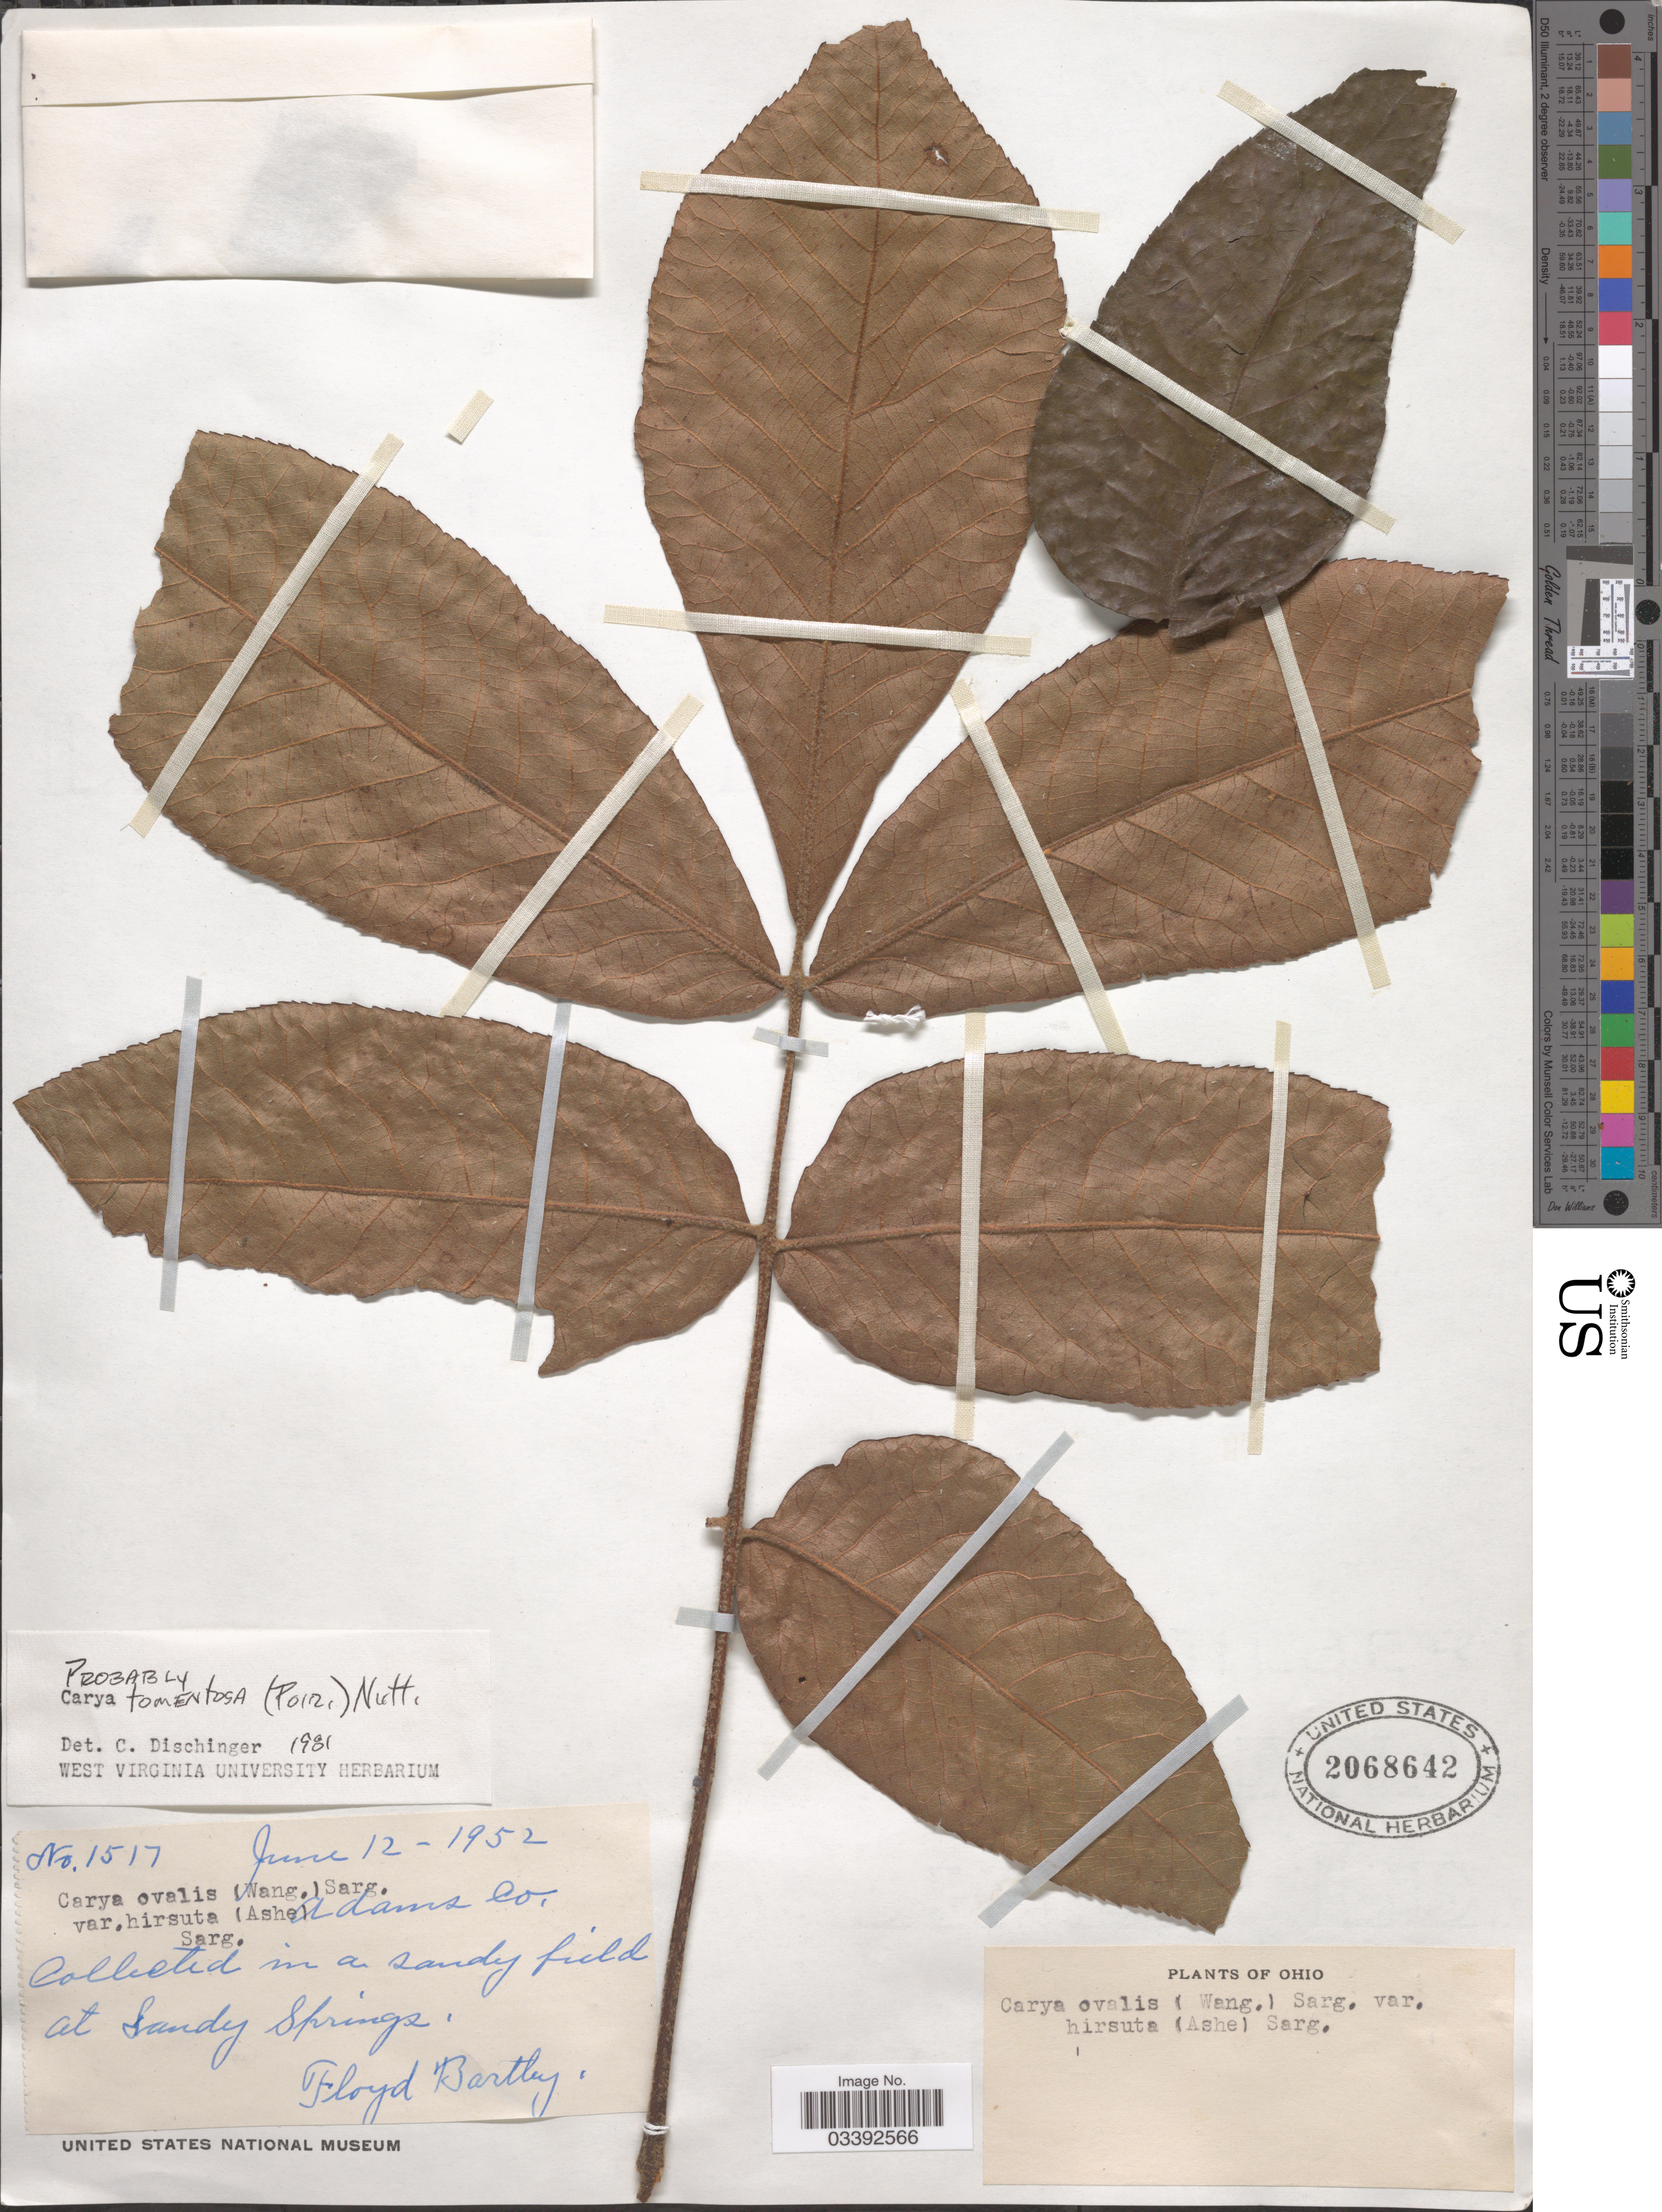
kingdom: Plantae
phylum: Tracheophyta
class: Magnoliopsida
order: Fagales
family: Juglandaceae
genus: Carya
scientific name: Carya tomentosa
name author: (Lam.) Nutt.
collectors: F. Bartley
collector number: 1517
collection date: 1952-06-12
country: United States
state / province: Ohio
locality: In a sandy field at Sandy Springs. Adams Co.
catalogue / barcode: US 2068642